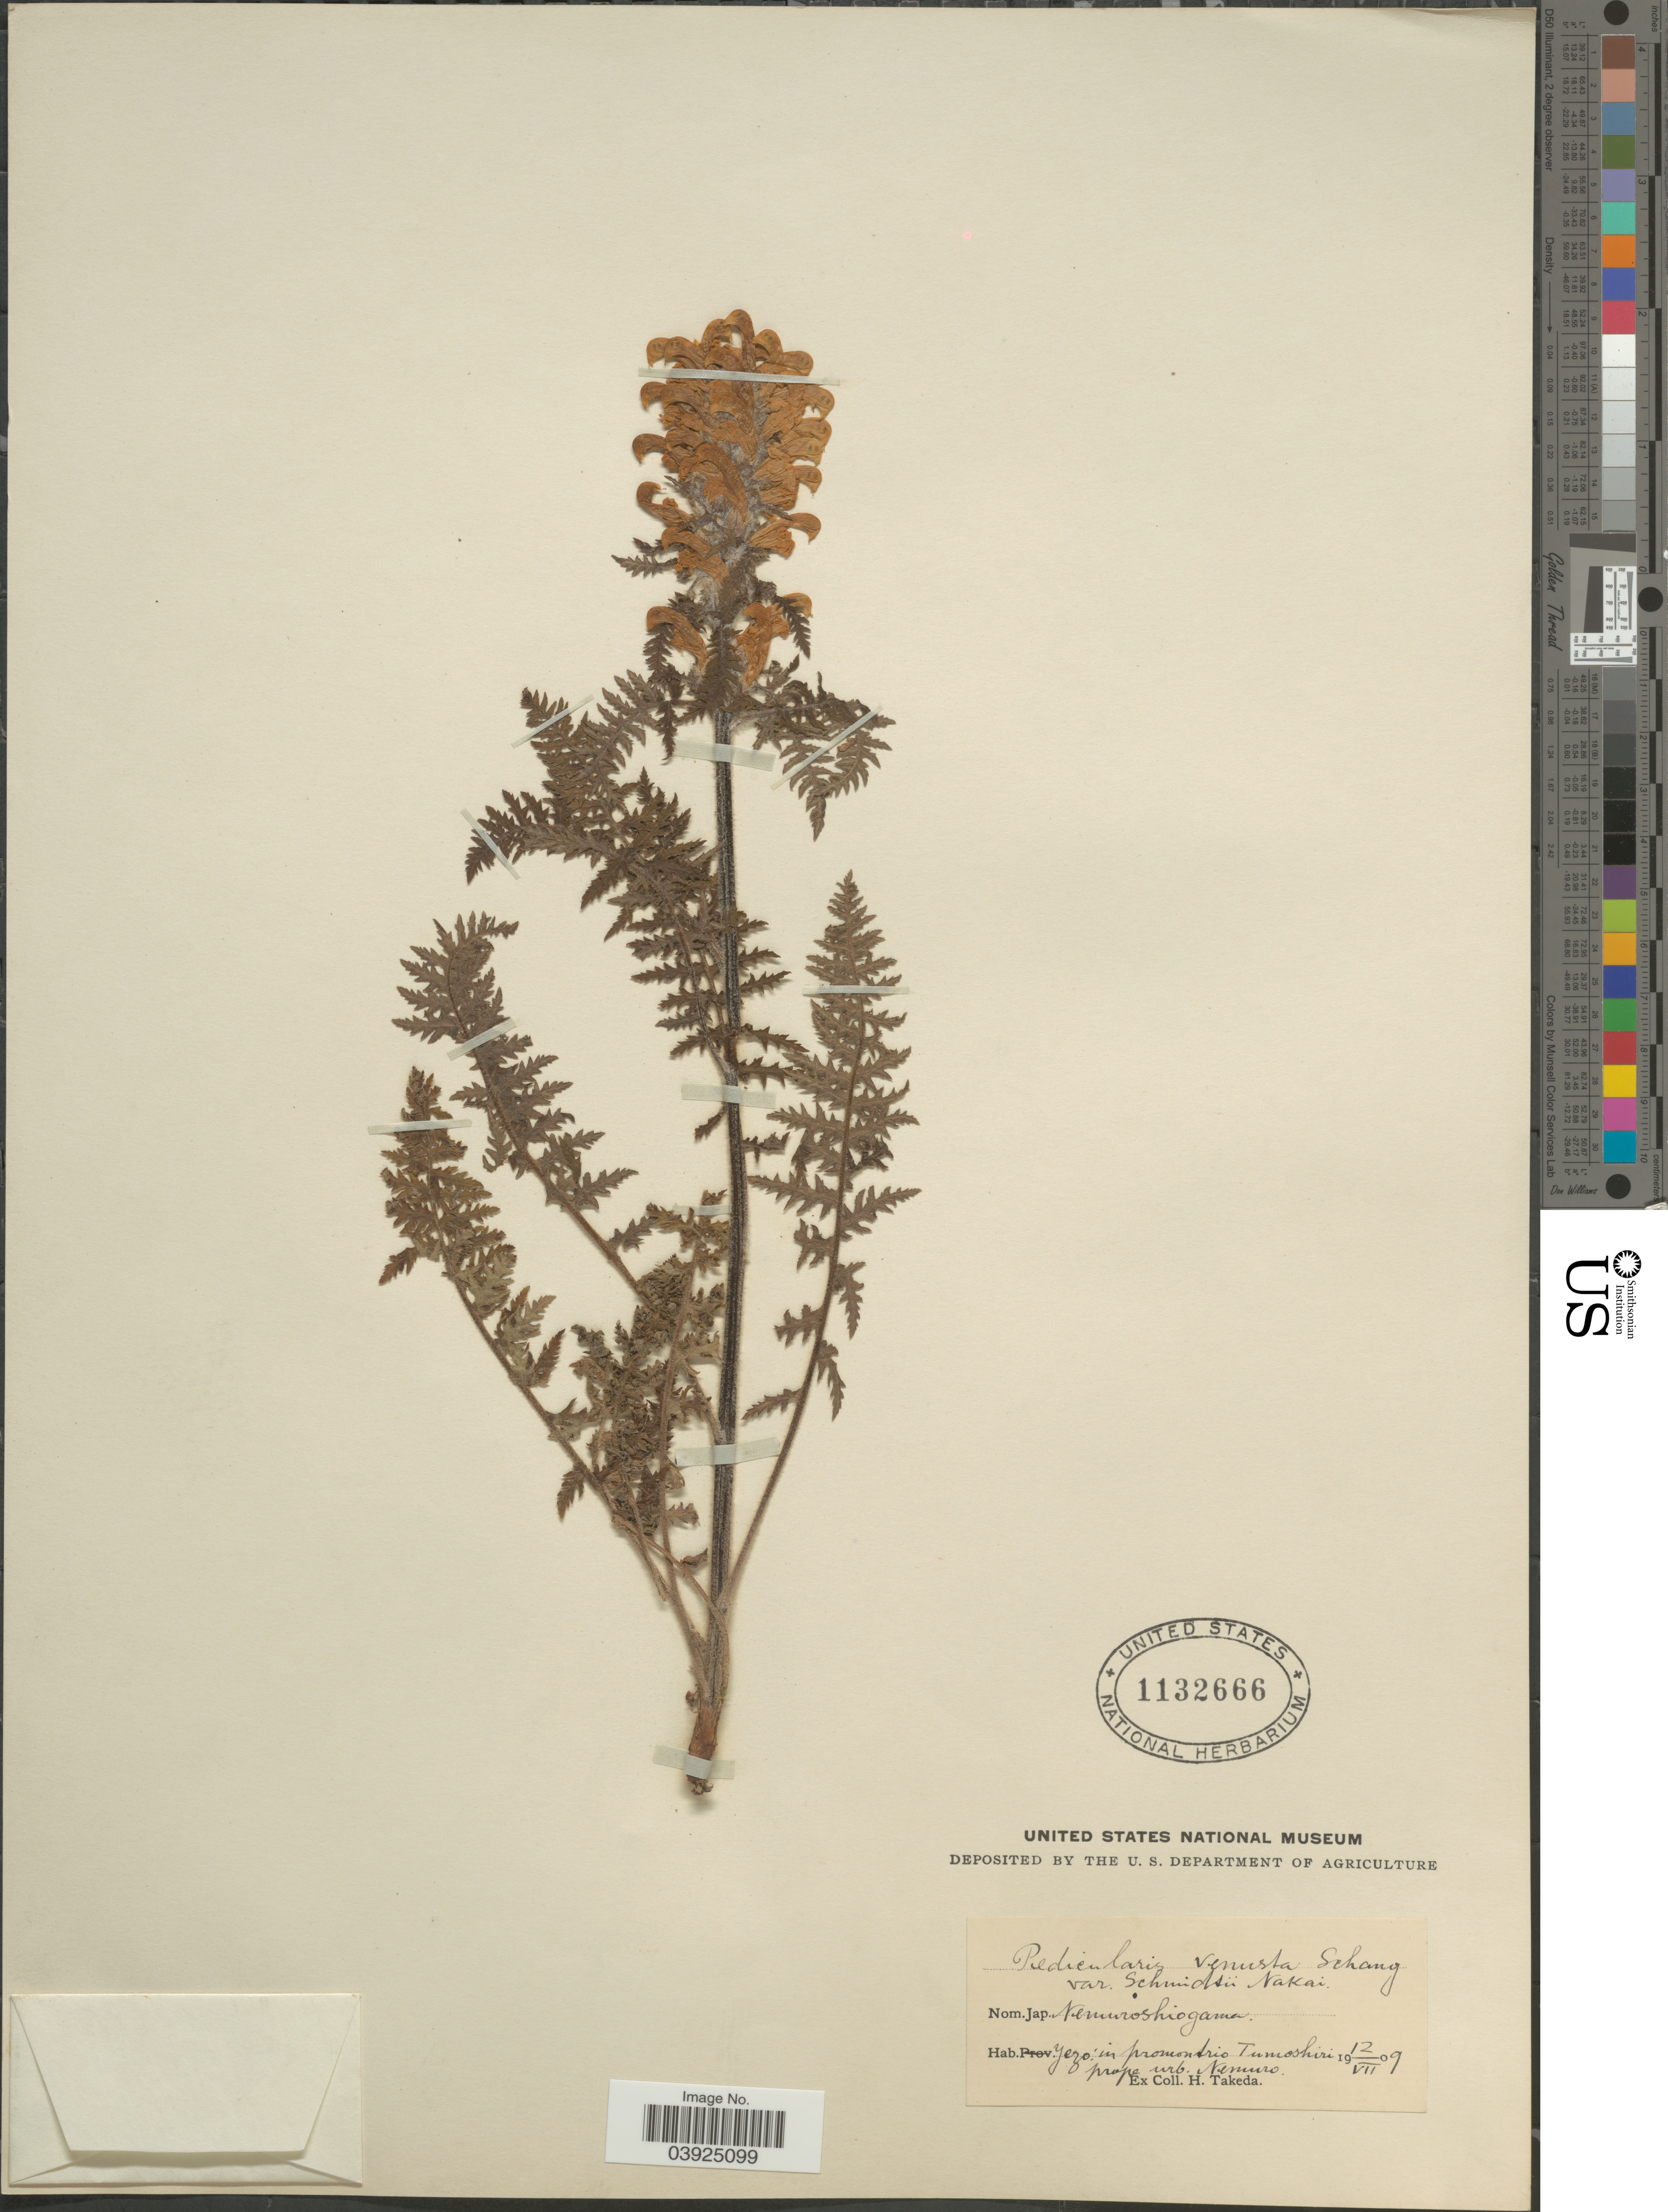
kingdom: Plantae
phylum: Tracheophyta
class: Magnoliopsida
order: Lamiales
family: Orobanchaceae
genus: Pedicularis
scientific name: Pedicularis venusta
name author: Schangin ex Bunge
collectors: H. Takeda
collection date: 1909-07-12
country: Japan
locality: Tezo: in promontrio Tumoshiri prope urb. Nemuro.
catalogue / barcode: US 1132666